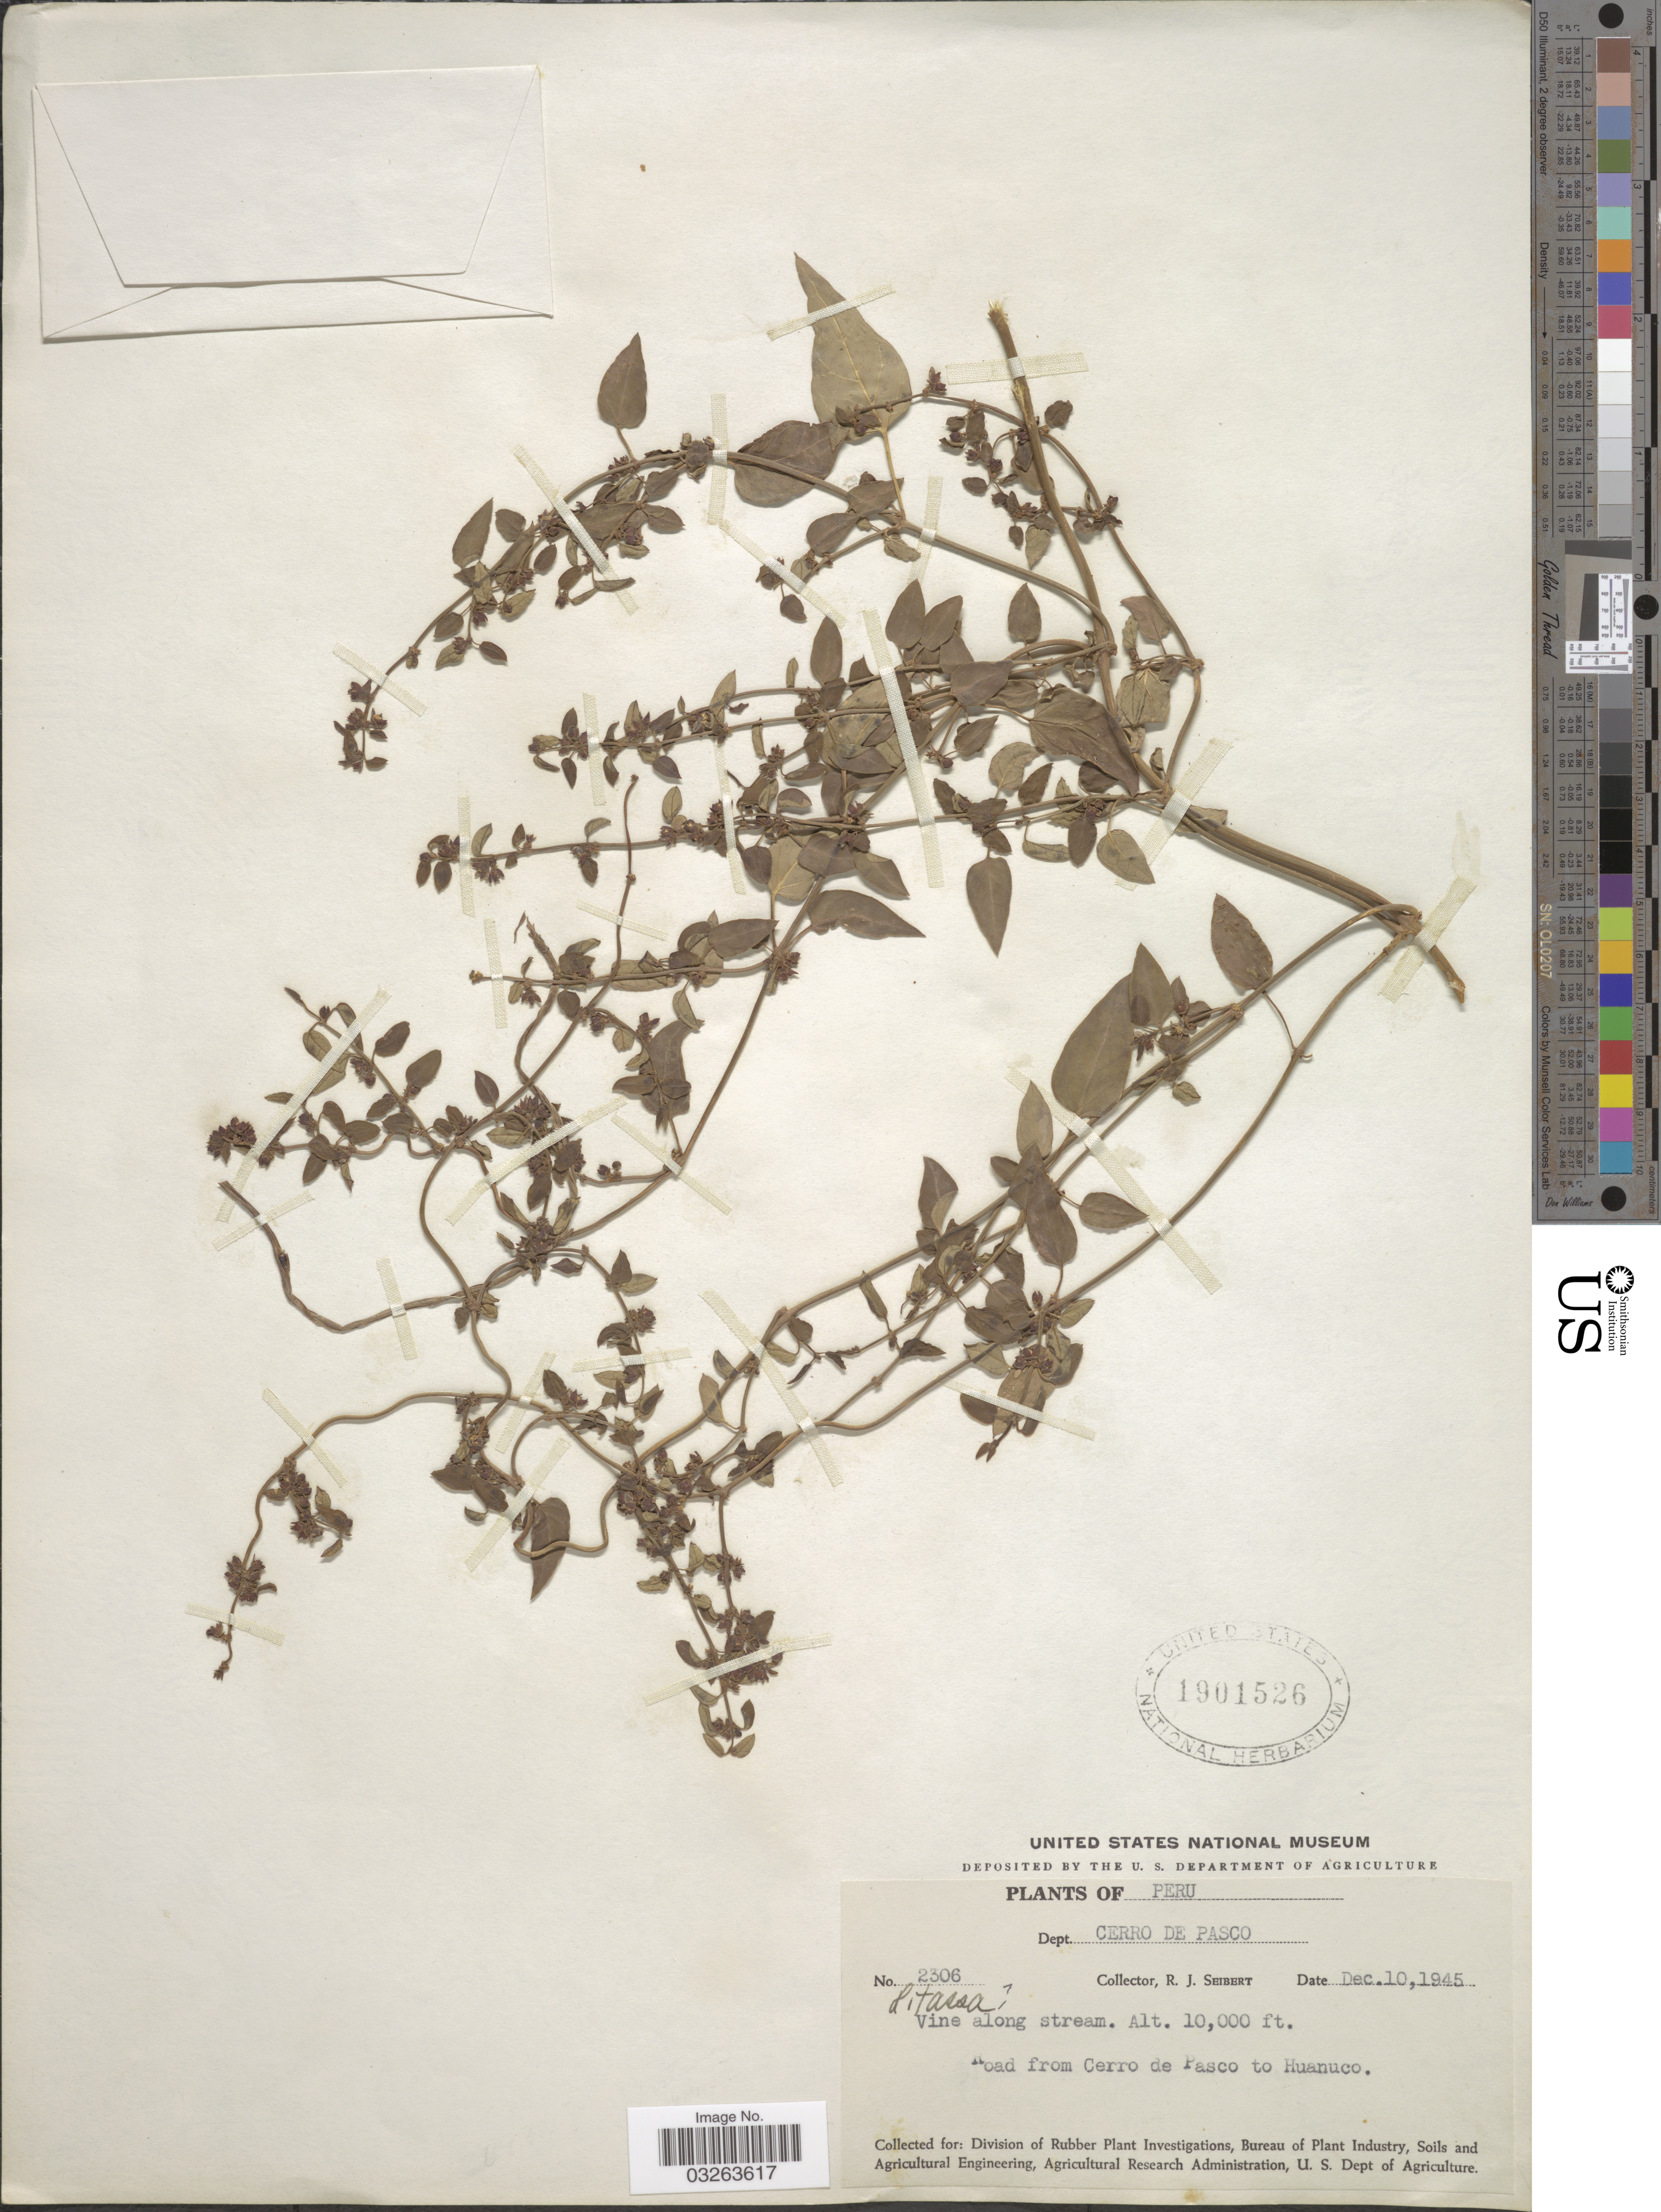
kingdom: Plantae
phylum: Tracheophyta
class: Magnoliopsida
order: Gentianales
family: Apocynaceae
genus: Ditassa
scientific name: Ditassa sp.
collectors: R. J. Seibert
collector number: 2306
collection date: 1945-12-10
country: Peru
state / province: Pasco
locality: Dept. Cerro de Pasco. Road from Cerro de Pasco to Huanuco.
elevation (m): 3048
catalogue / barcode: US 1901526